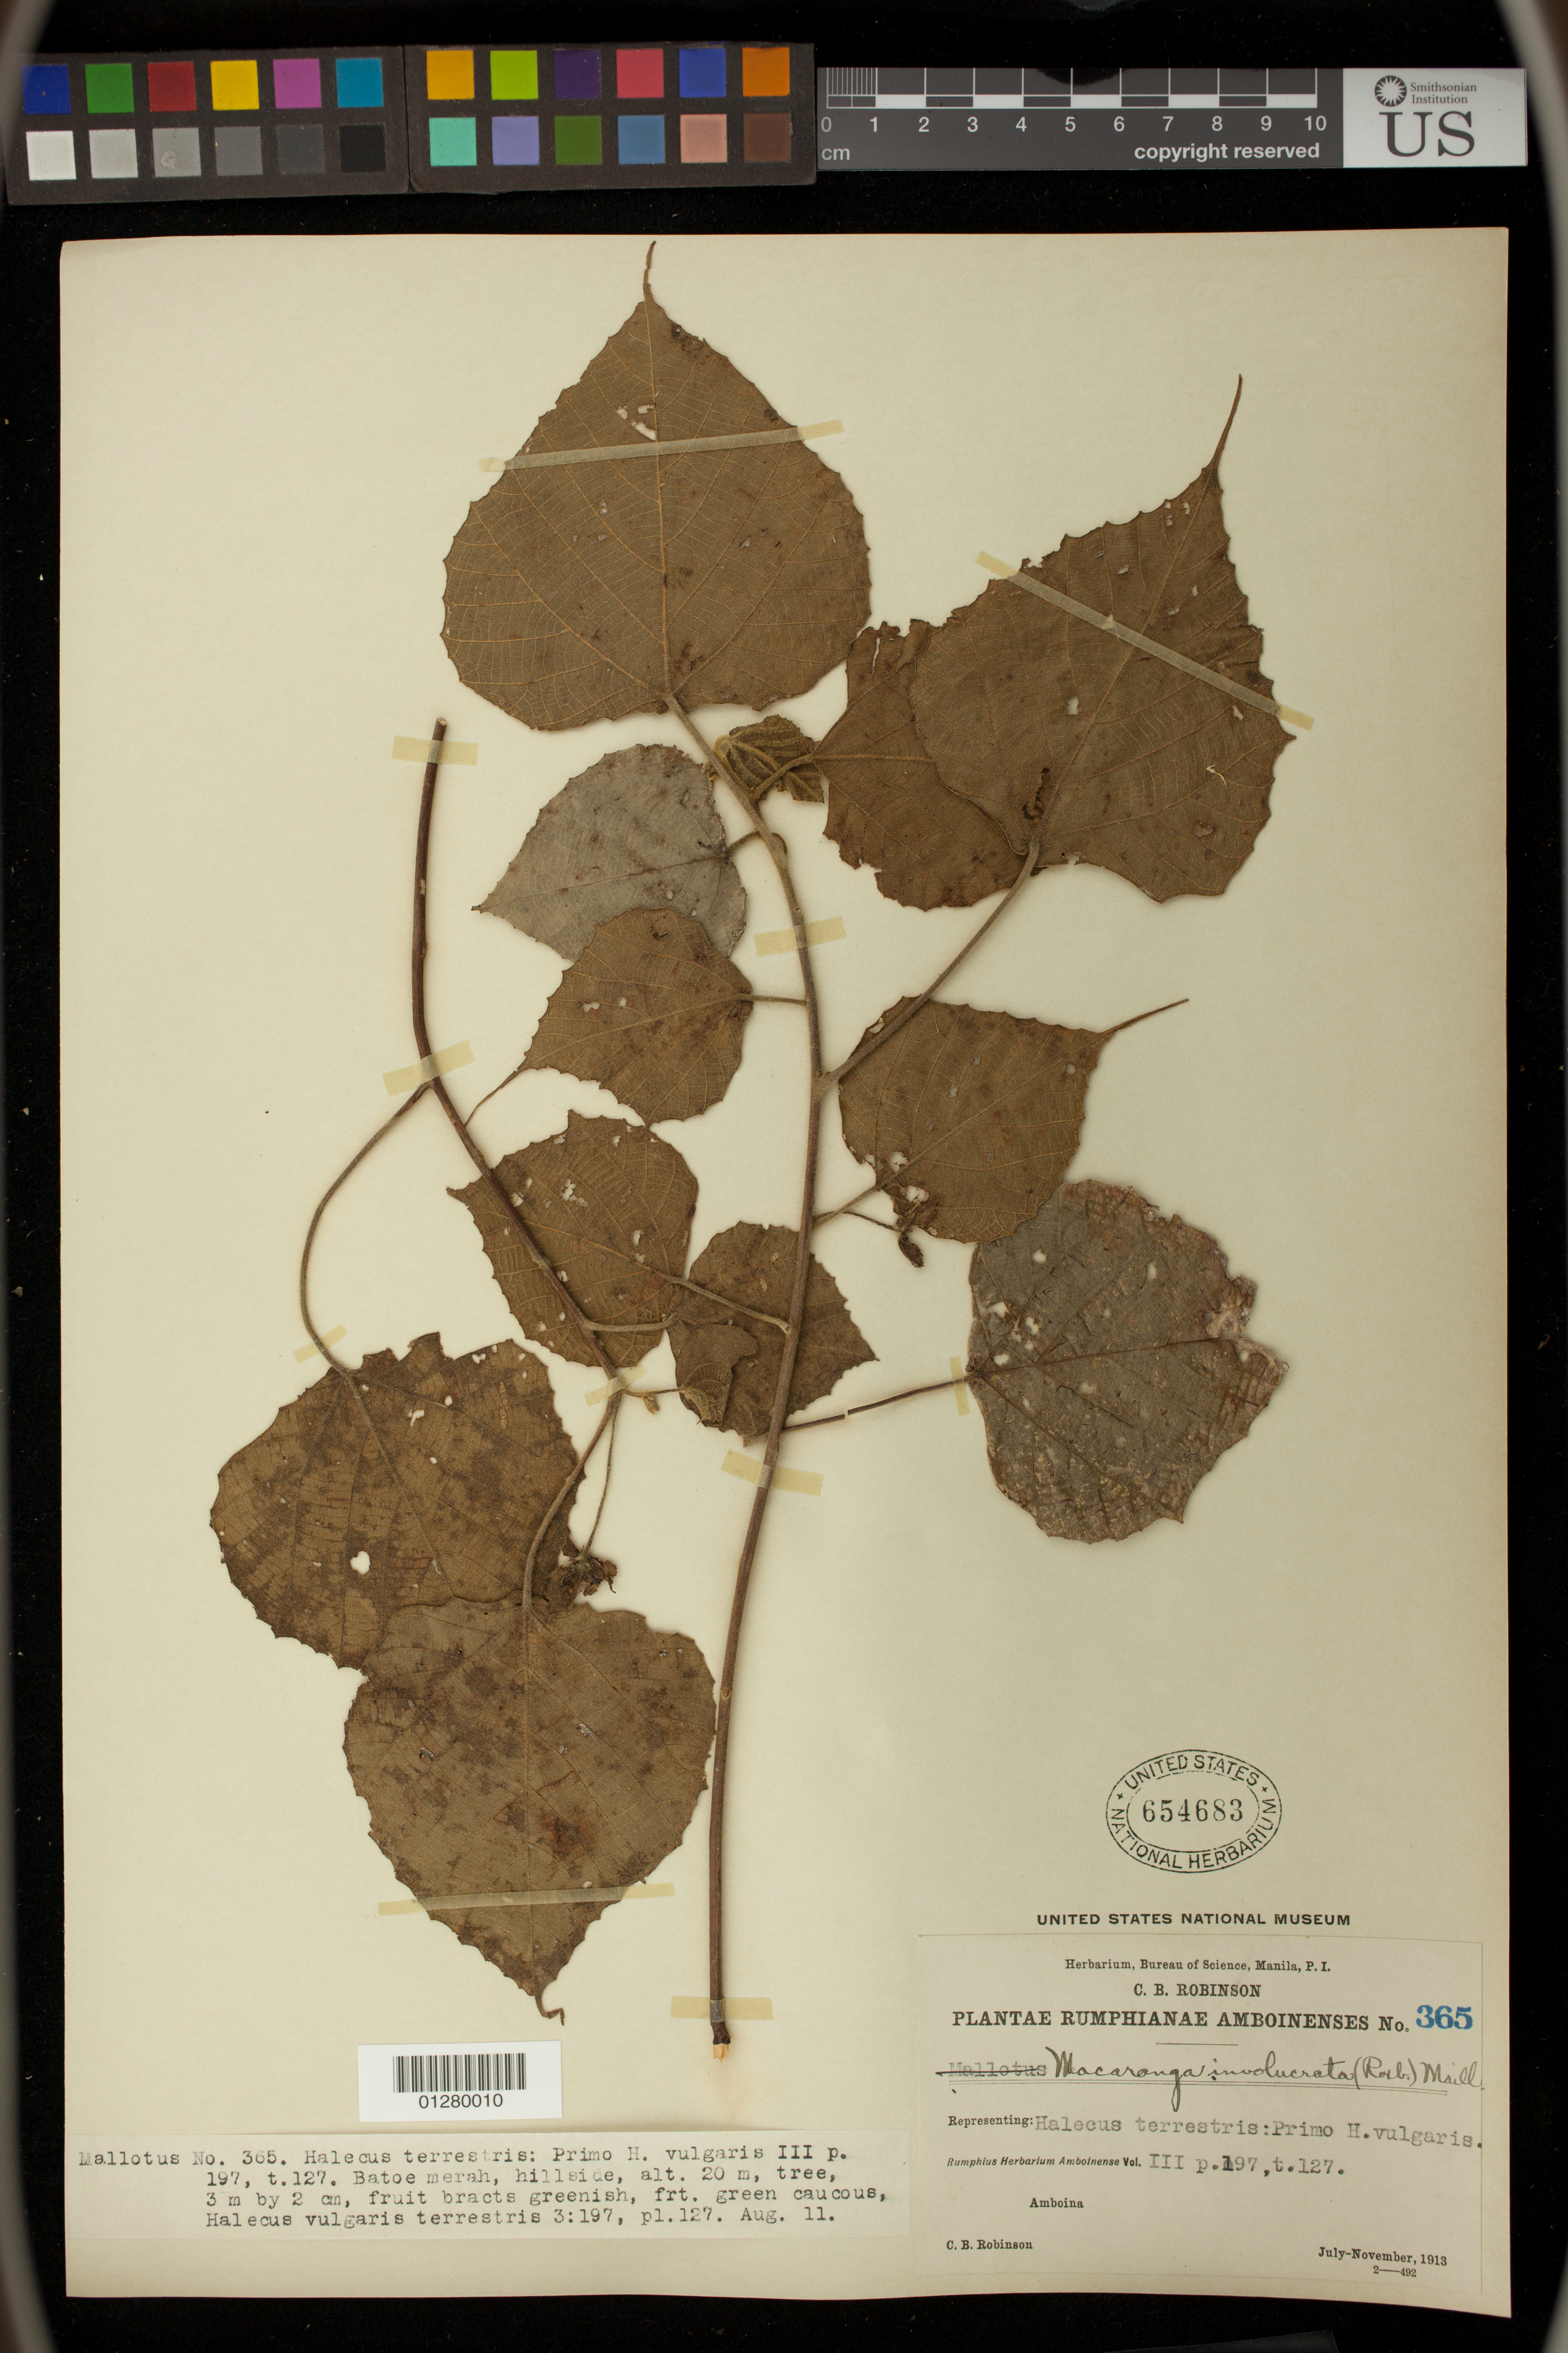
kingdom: Plantae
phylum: Tracheophyta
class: Magnoliopsida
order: Malpighiales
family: Euphorbiaceae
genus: Macaranga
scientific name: Macaranga involucrata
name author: (Roxb.) Baill.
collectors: C. Robinson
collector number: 365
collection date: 1913-07/1913-11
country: Indonesia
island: Amboina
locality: Amboina.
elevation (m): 1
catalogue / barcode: US 654683